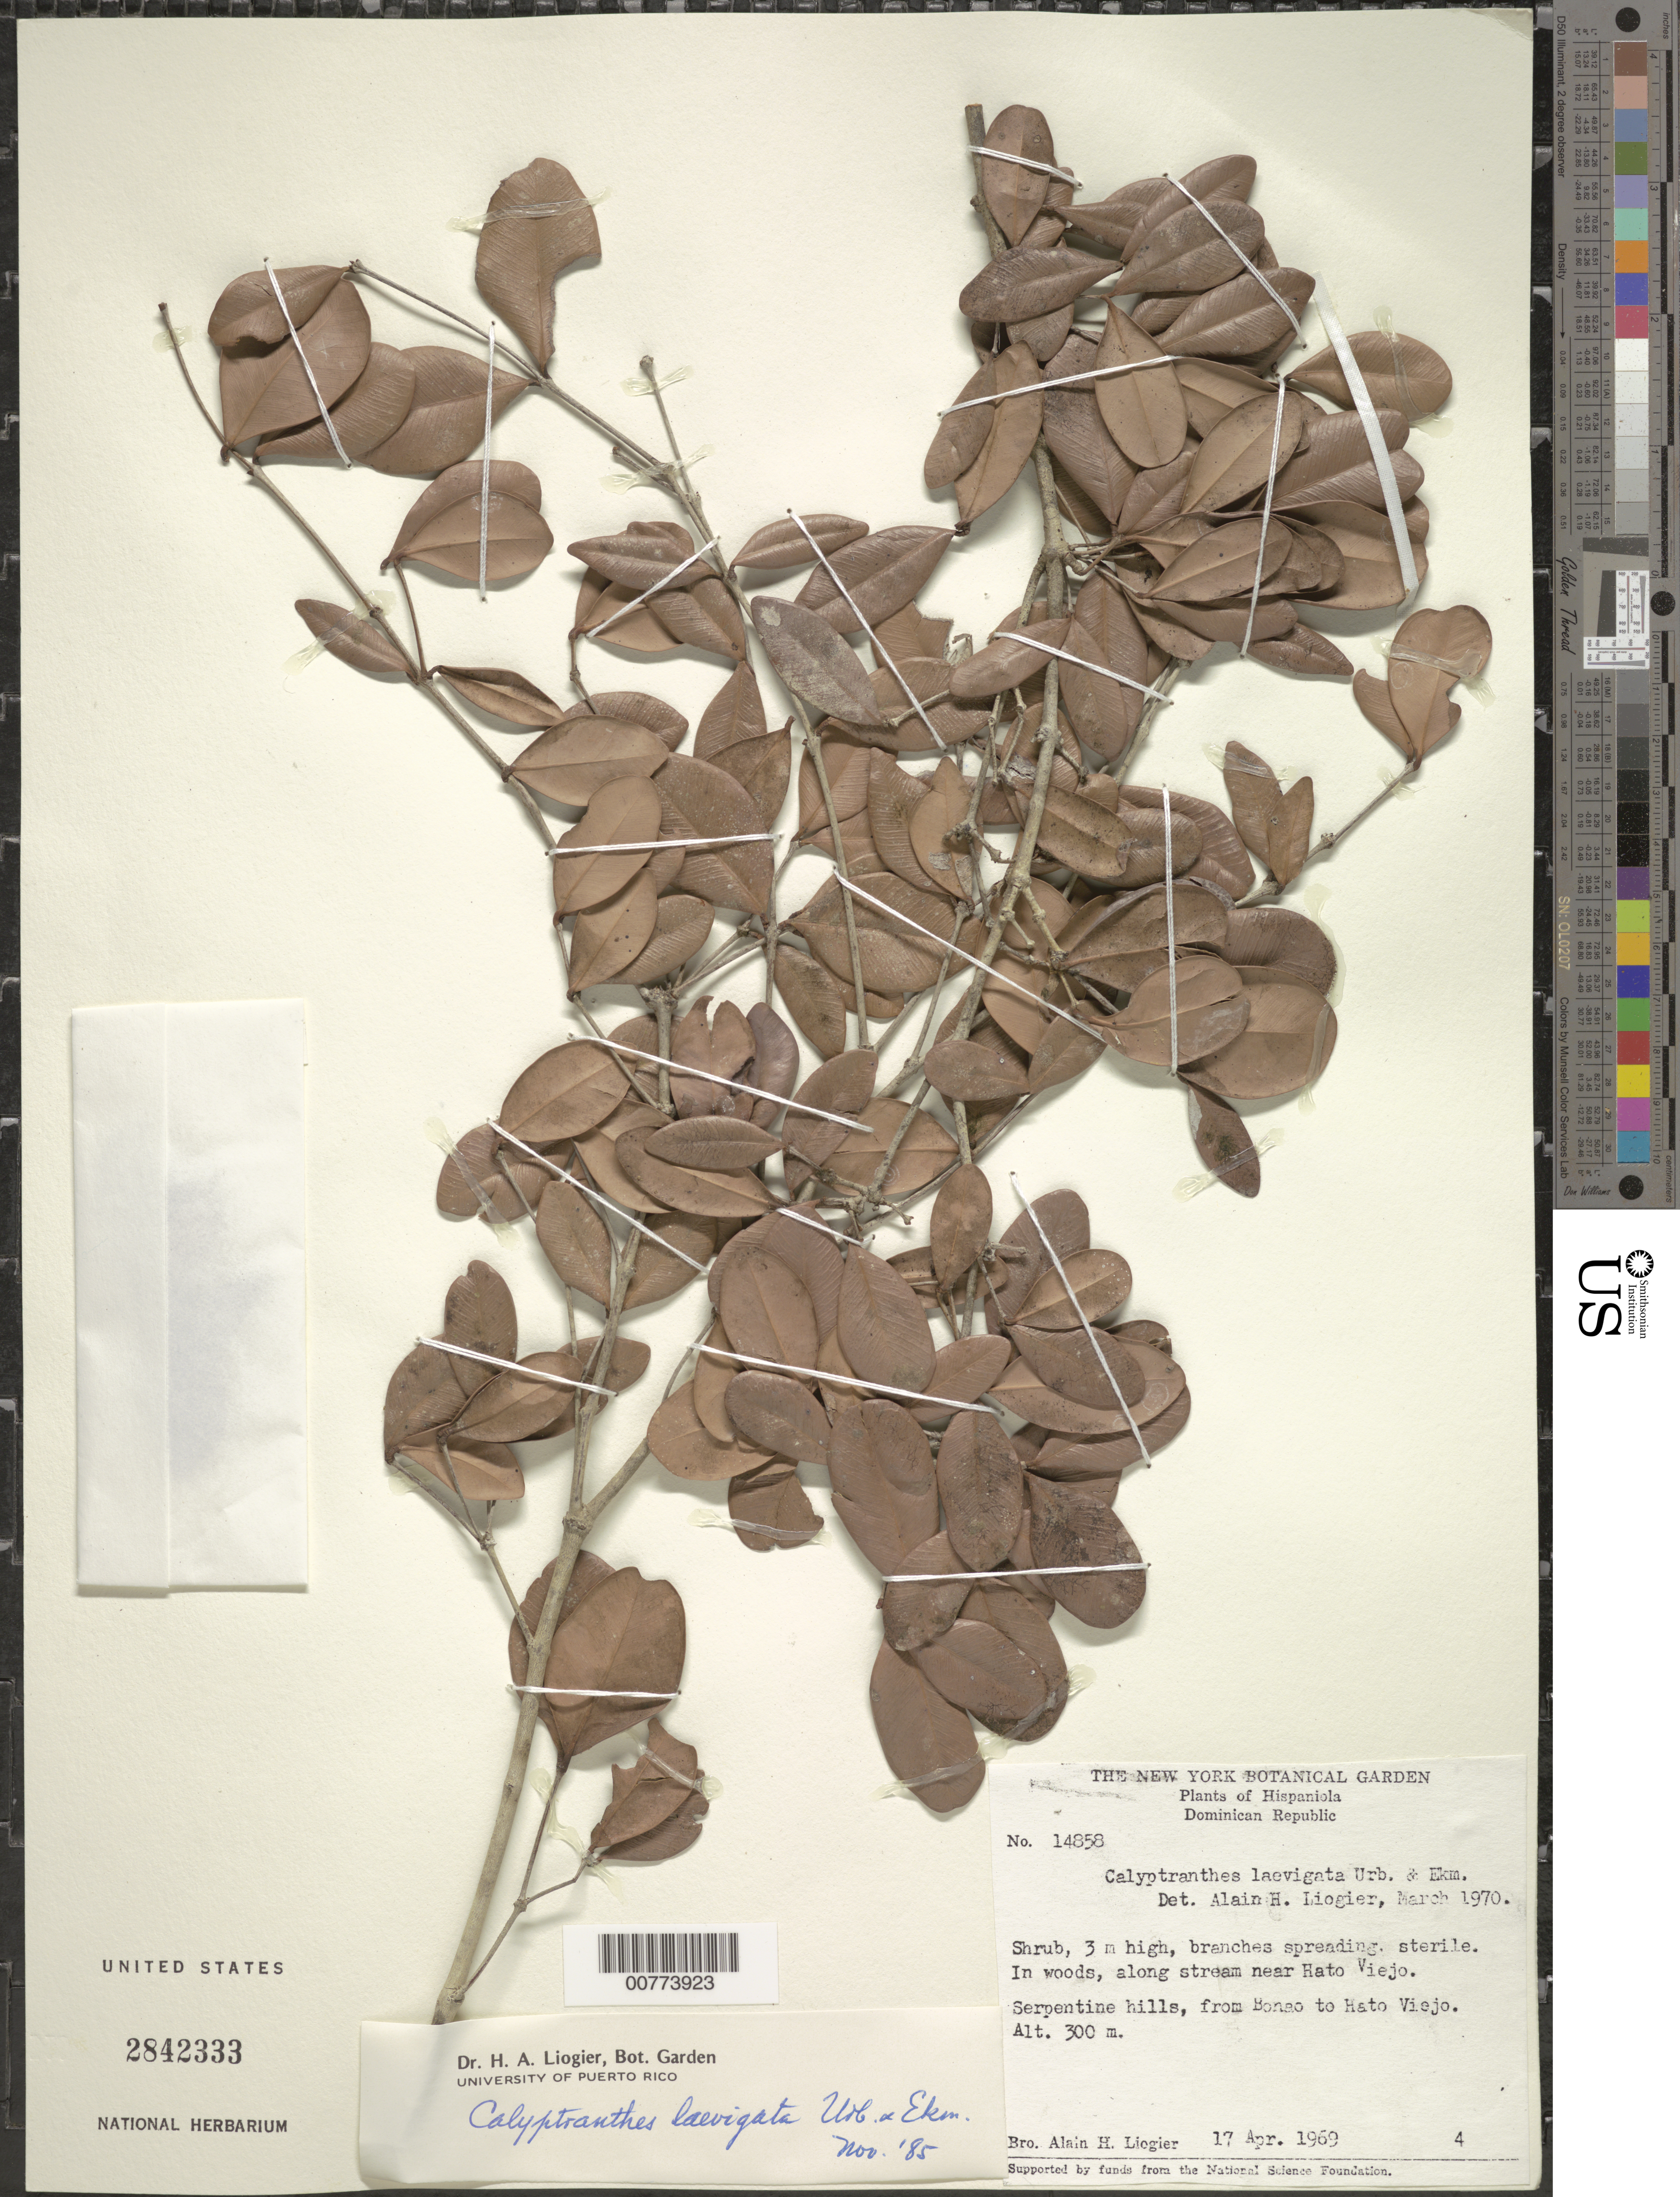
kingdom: Plantae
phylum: Tracheophyta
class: Magnoliopsida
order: Myrtales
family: Myrtaceae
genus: Myrcia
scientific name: Myrcia neolaevigata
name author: K. Campbell & Peguero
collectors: A. H. Liogier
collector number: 14858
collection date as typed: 17 Apr 1969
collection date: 1969-04-17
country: Dominican Republic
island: Hispaniola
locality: From Bonao to Hato Viejo, along stream near Hato Viejo.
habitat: In woods, along stream, serpentine hills.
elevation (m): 300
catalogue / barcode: US 2842333